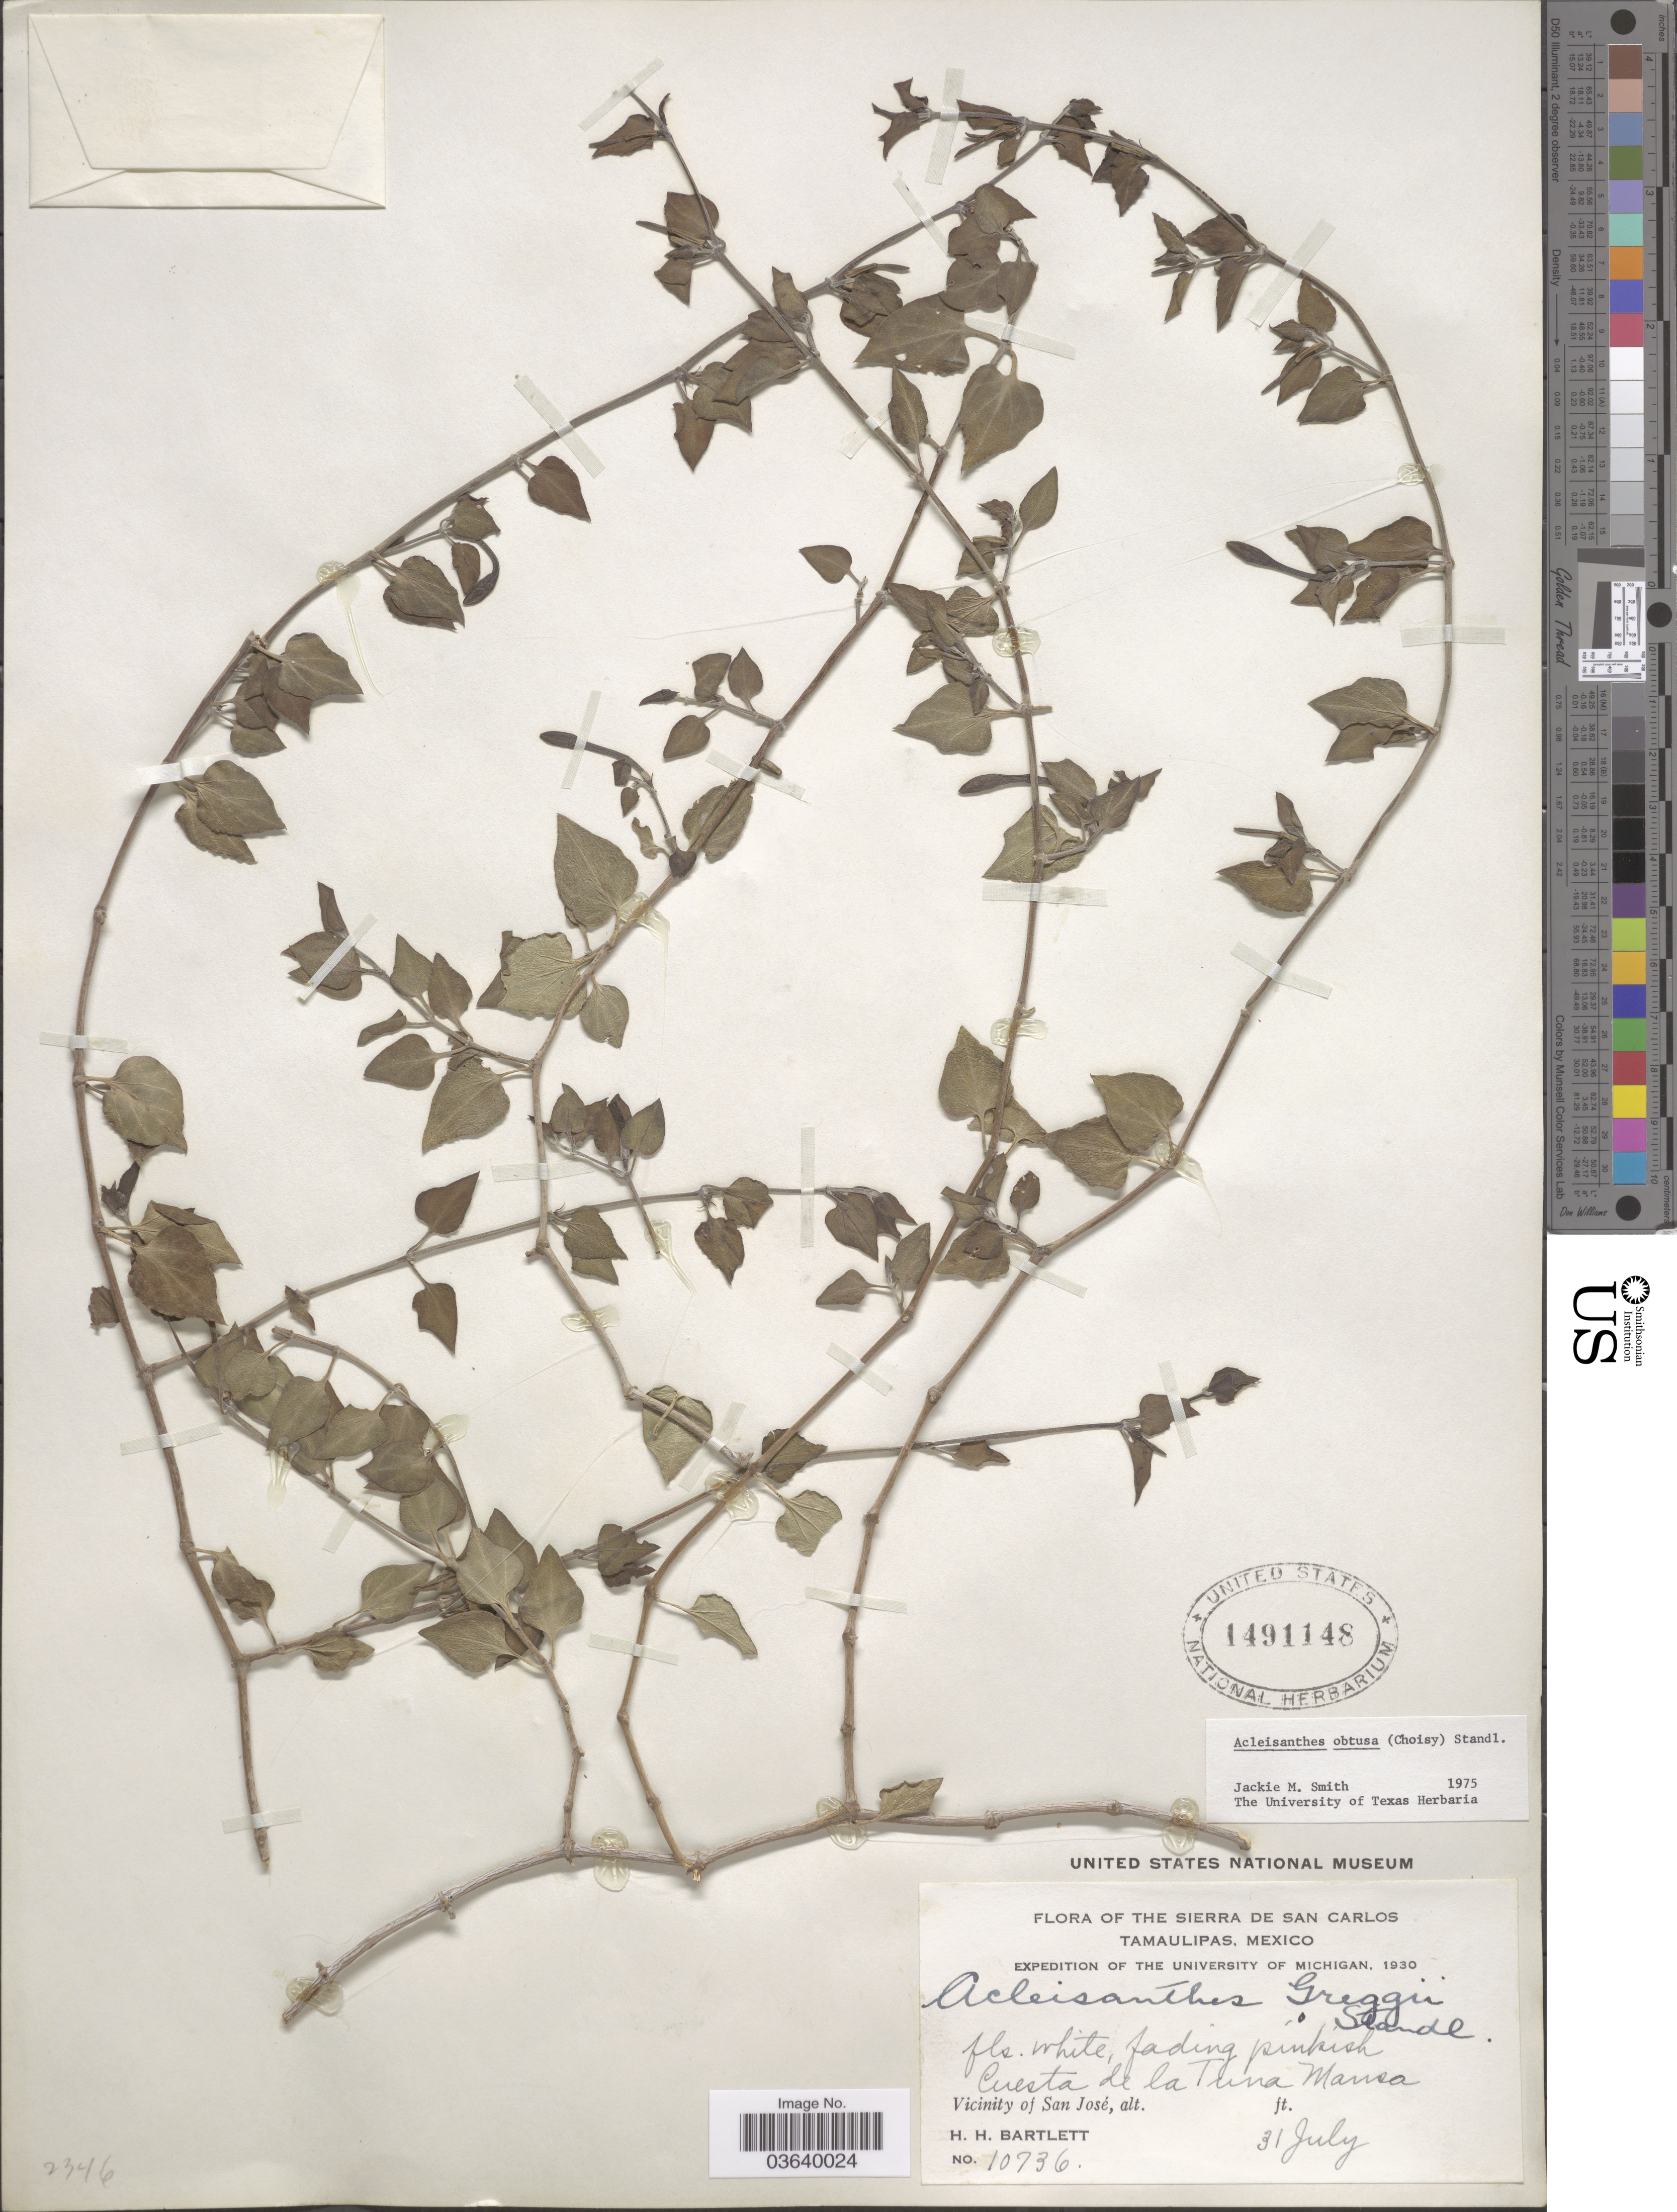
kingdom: Plantae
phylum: Tracheophyta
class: Magnoliopsida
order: Caryophyllales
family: Nyctaginaceae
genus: Acleisanthes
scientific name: Acleisanthes obtusa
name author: (Choisy) Standl.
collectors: H. H. Bartlett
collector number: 10736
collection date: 1930-07-31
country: Mexico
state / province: Tamaulipas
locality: Sierra de San Carlos. Cuesta de la Tuna Mansa. Vicinity of San José.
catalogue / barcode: US 1491148